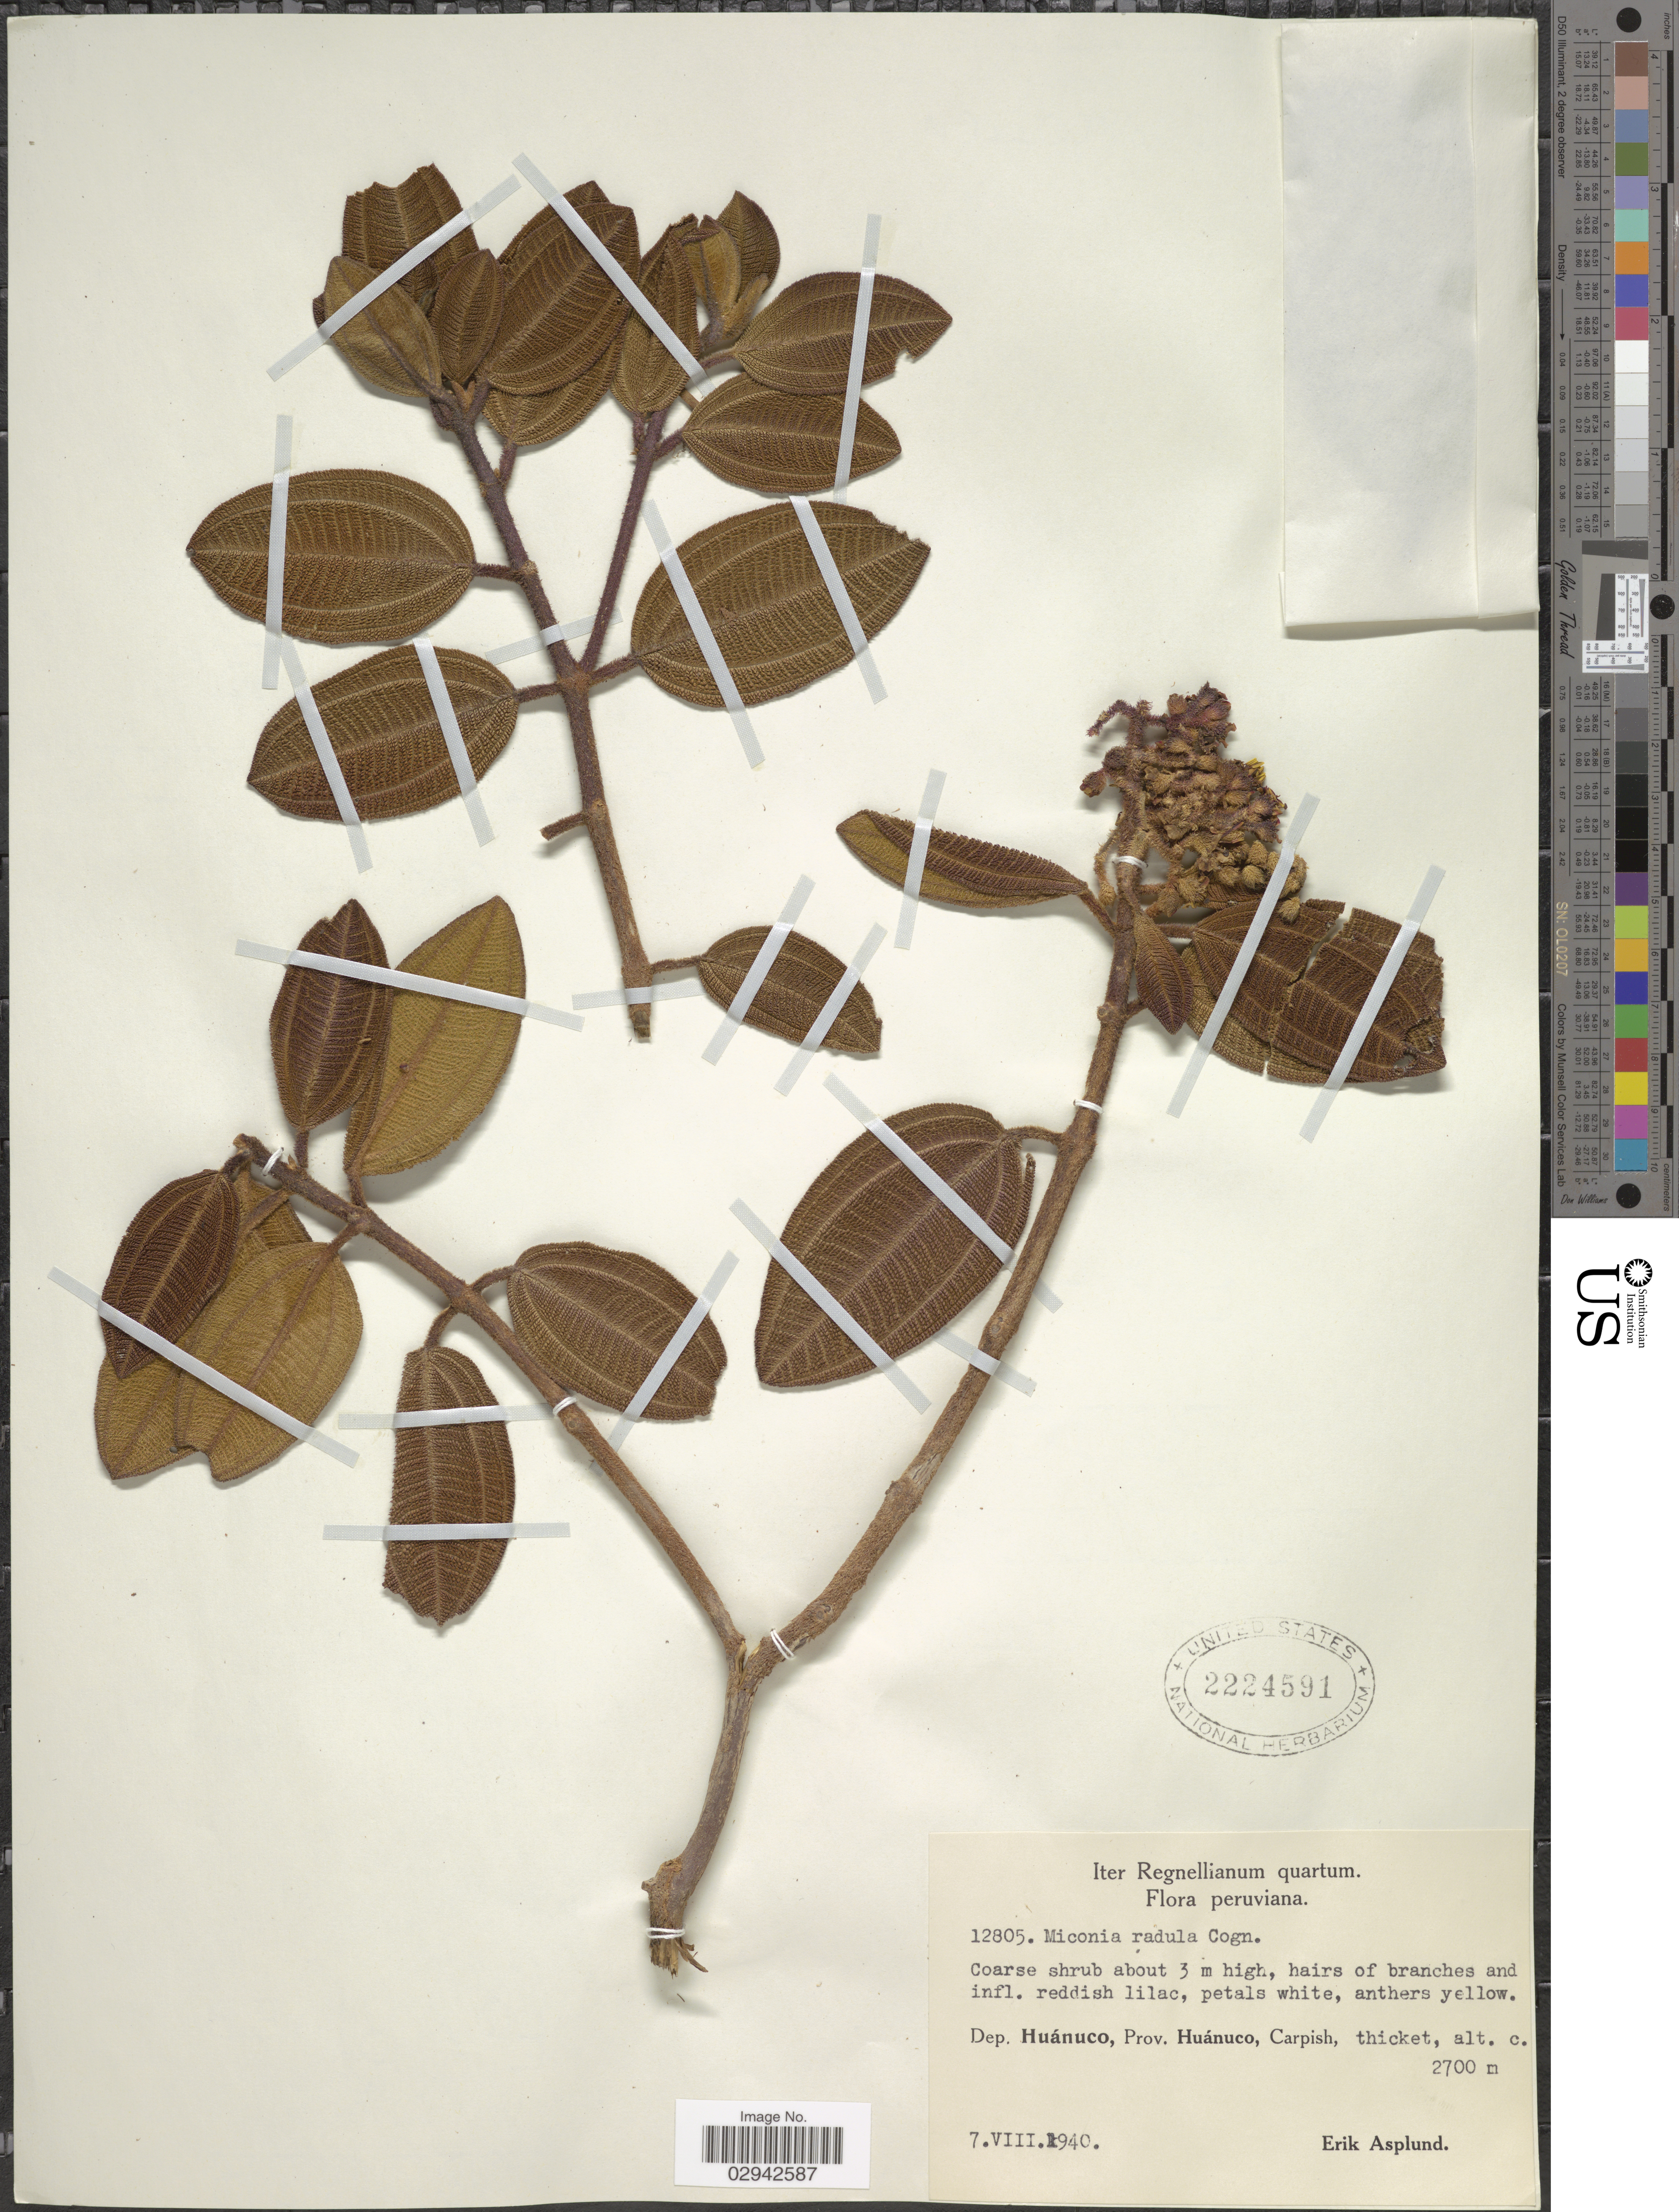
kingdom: Plantae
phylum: Tracheophyta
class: Magnoliopsida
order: Myrtales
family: Melastomataceae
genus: Miconia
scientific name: Miconia radulifolia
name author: (Benth.) Naudin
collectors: E. Asplund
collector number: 12805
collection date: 1940-08-07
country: Peru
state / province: Huánuco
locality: Dep. Huánuco, Carpish.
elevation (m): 2700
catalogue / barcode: US 2224591